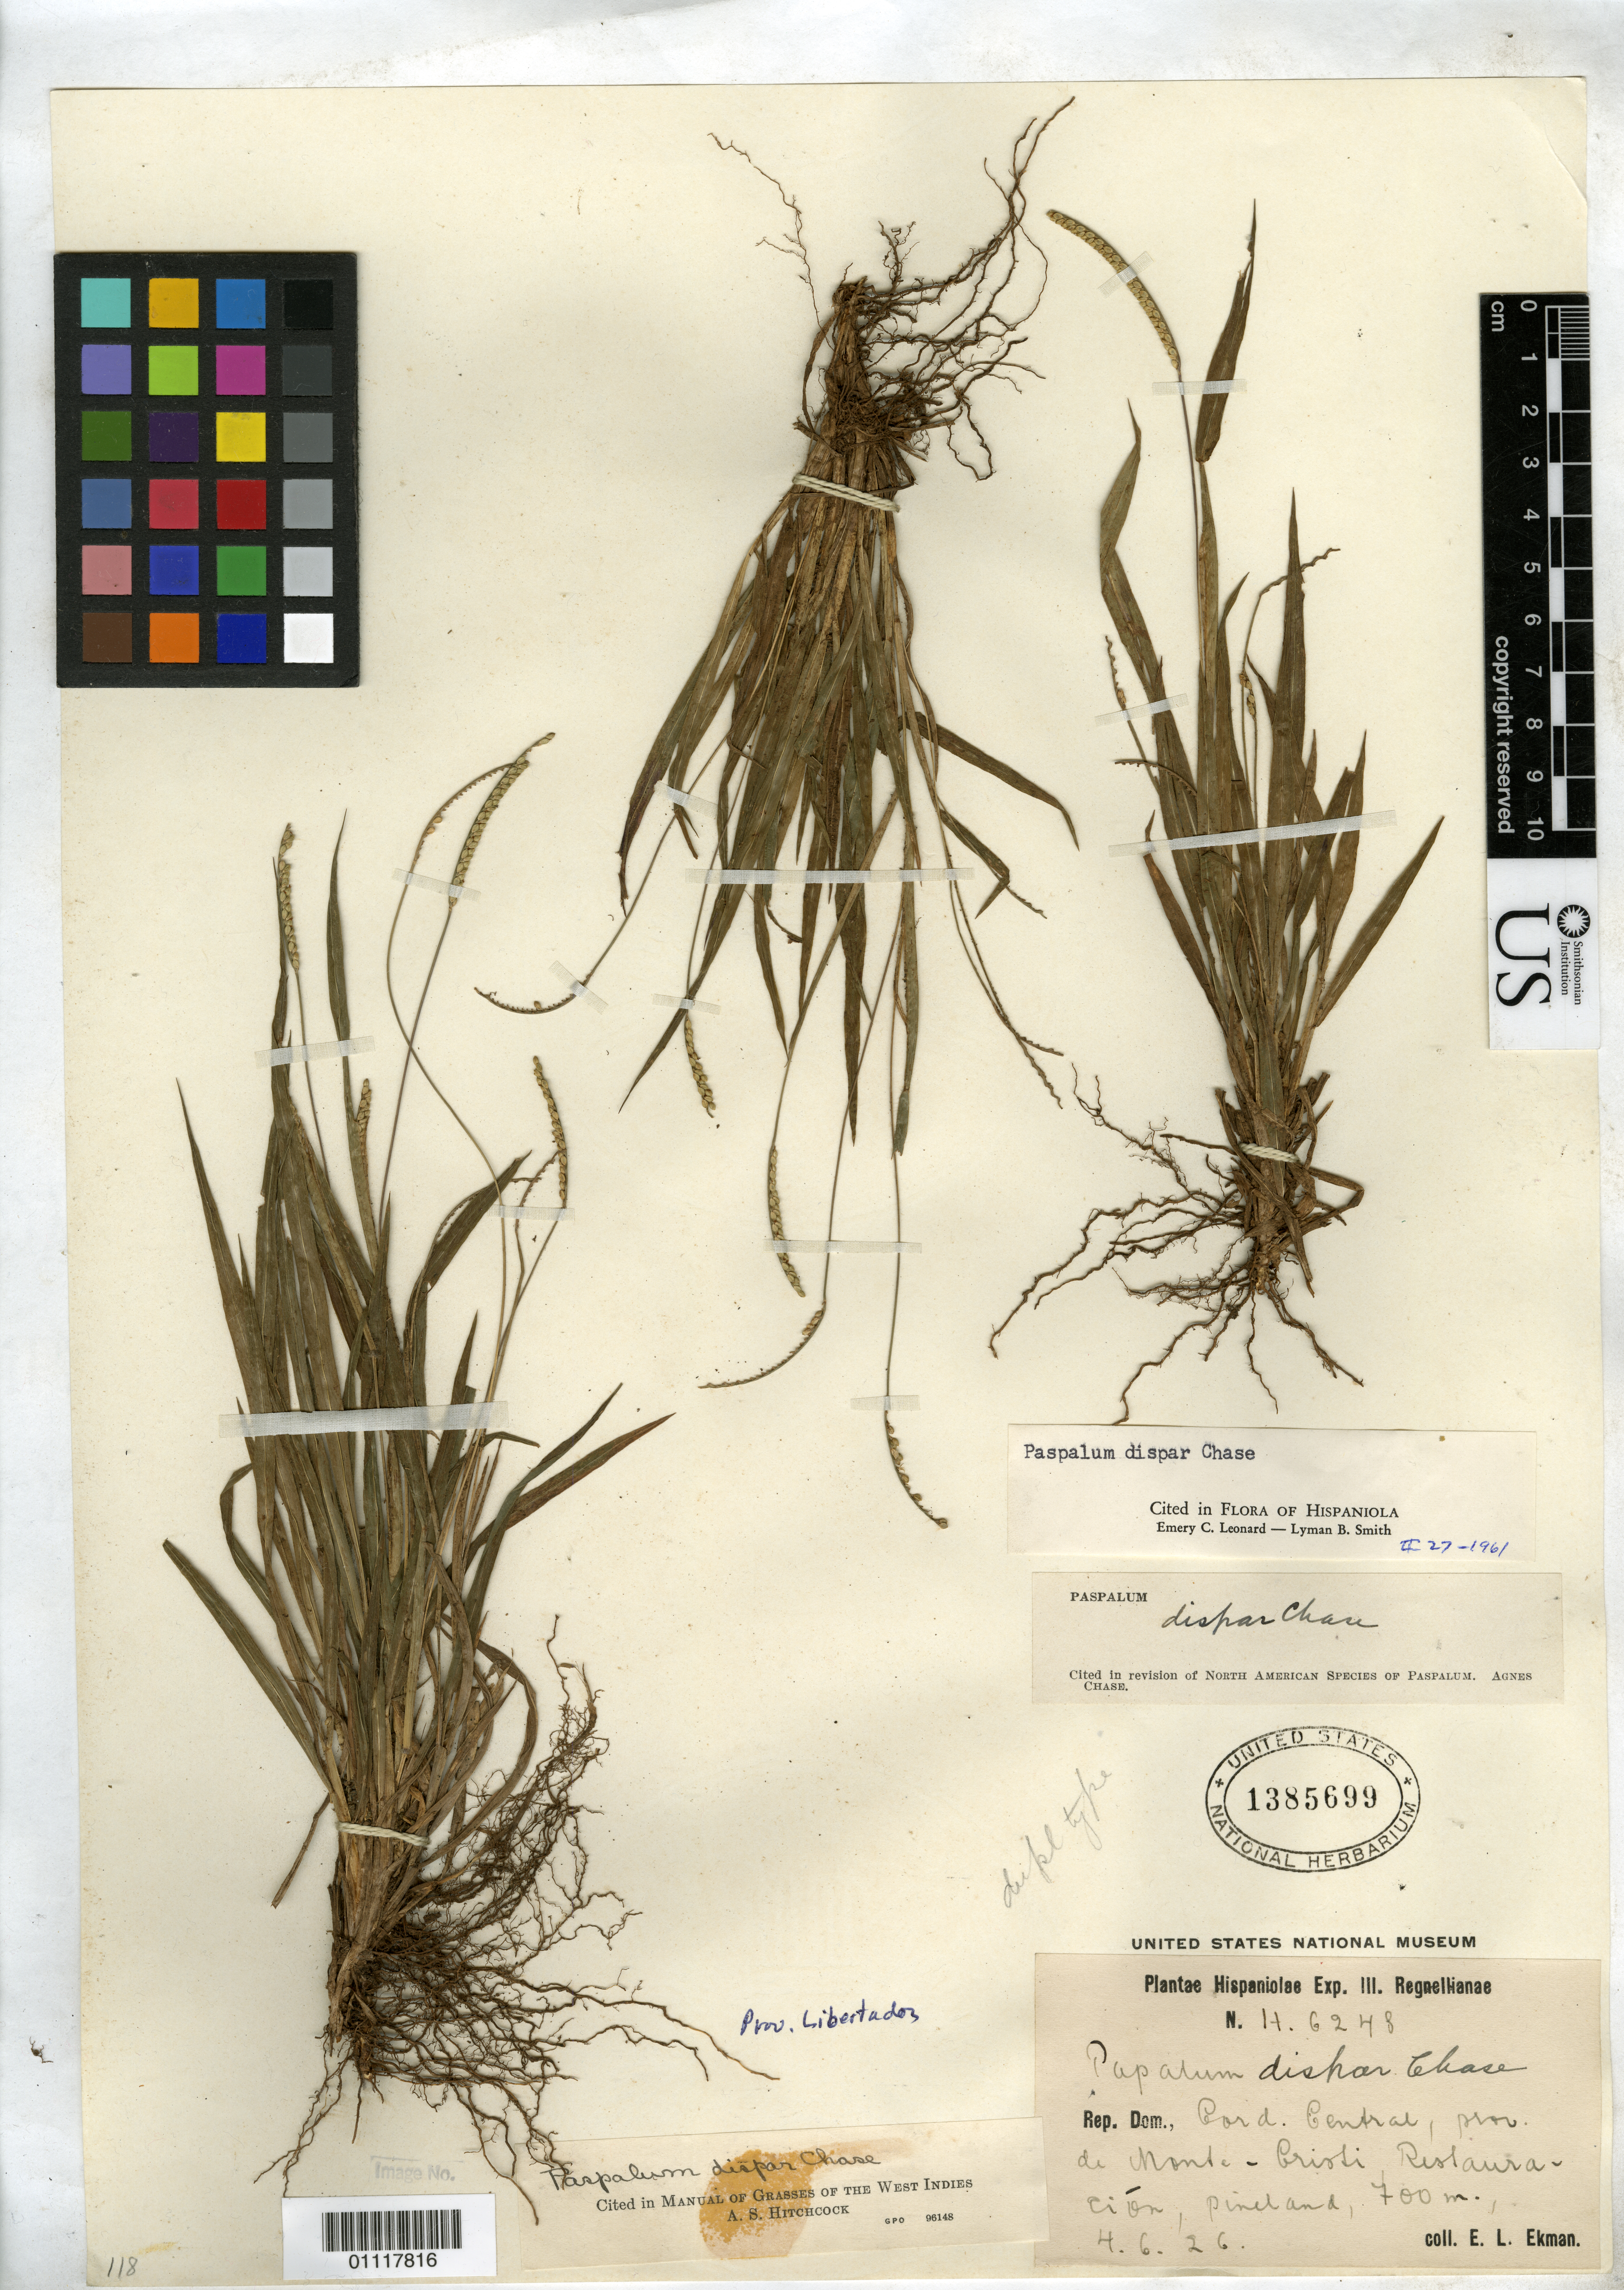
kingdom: Plantae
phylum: Tracheophyta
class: Liliopsida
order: Poales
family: Poaceae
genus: Paspalum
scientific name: Paspalum dispar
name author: Chase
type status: Isotype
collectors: E. L. Ekman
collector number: H 6248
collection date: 1926-06-04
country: Dominican Republic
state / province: Monte Cristi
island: Hispaniola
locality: Restauracion, pineland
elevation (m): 700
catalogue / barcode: US 1385699